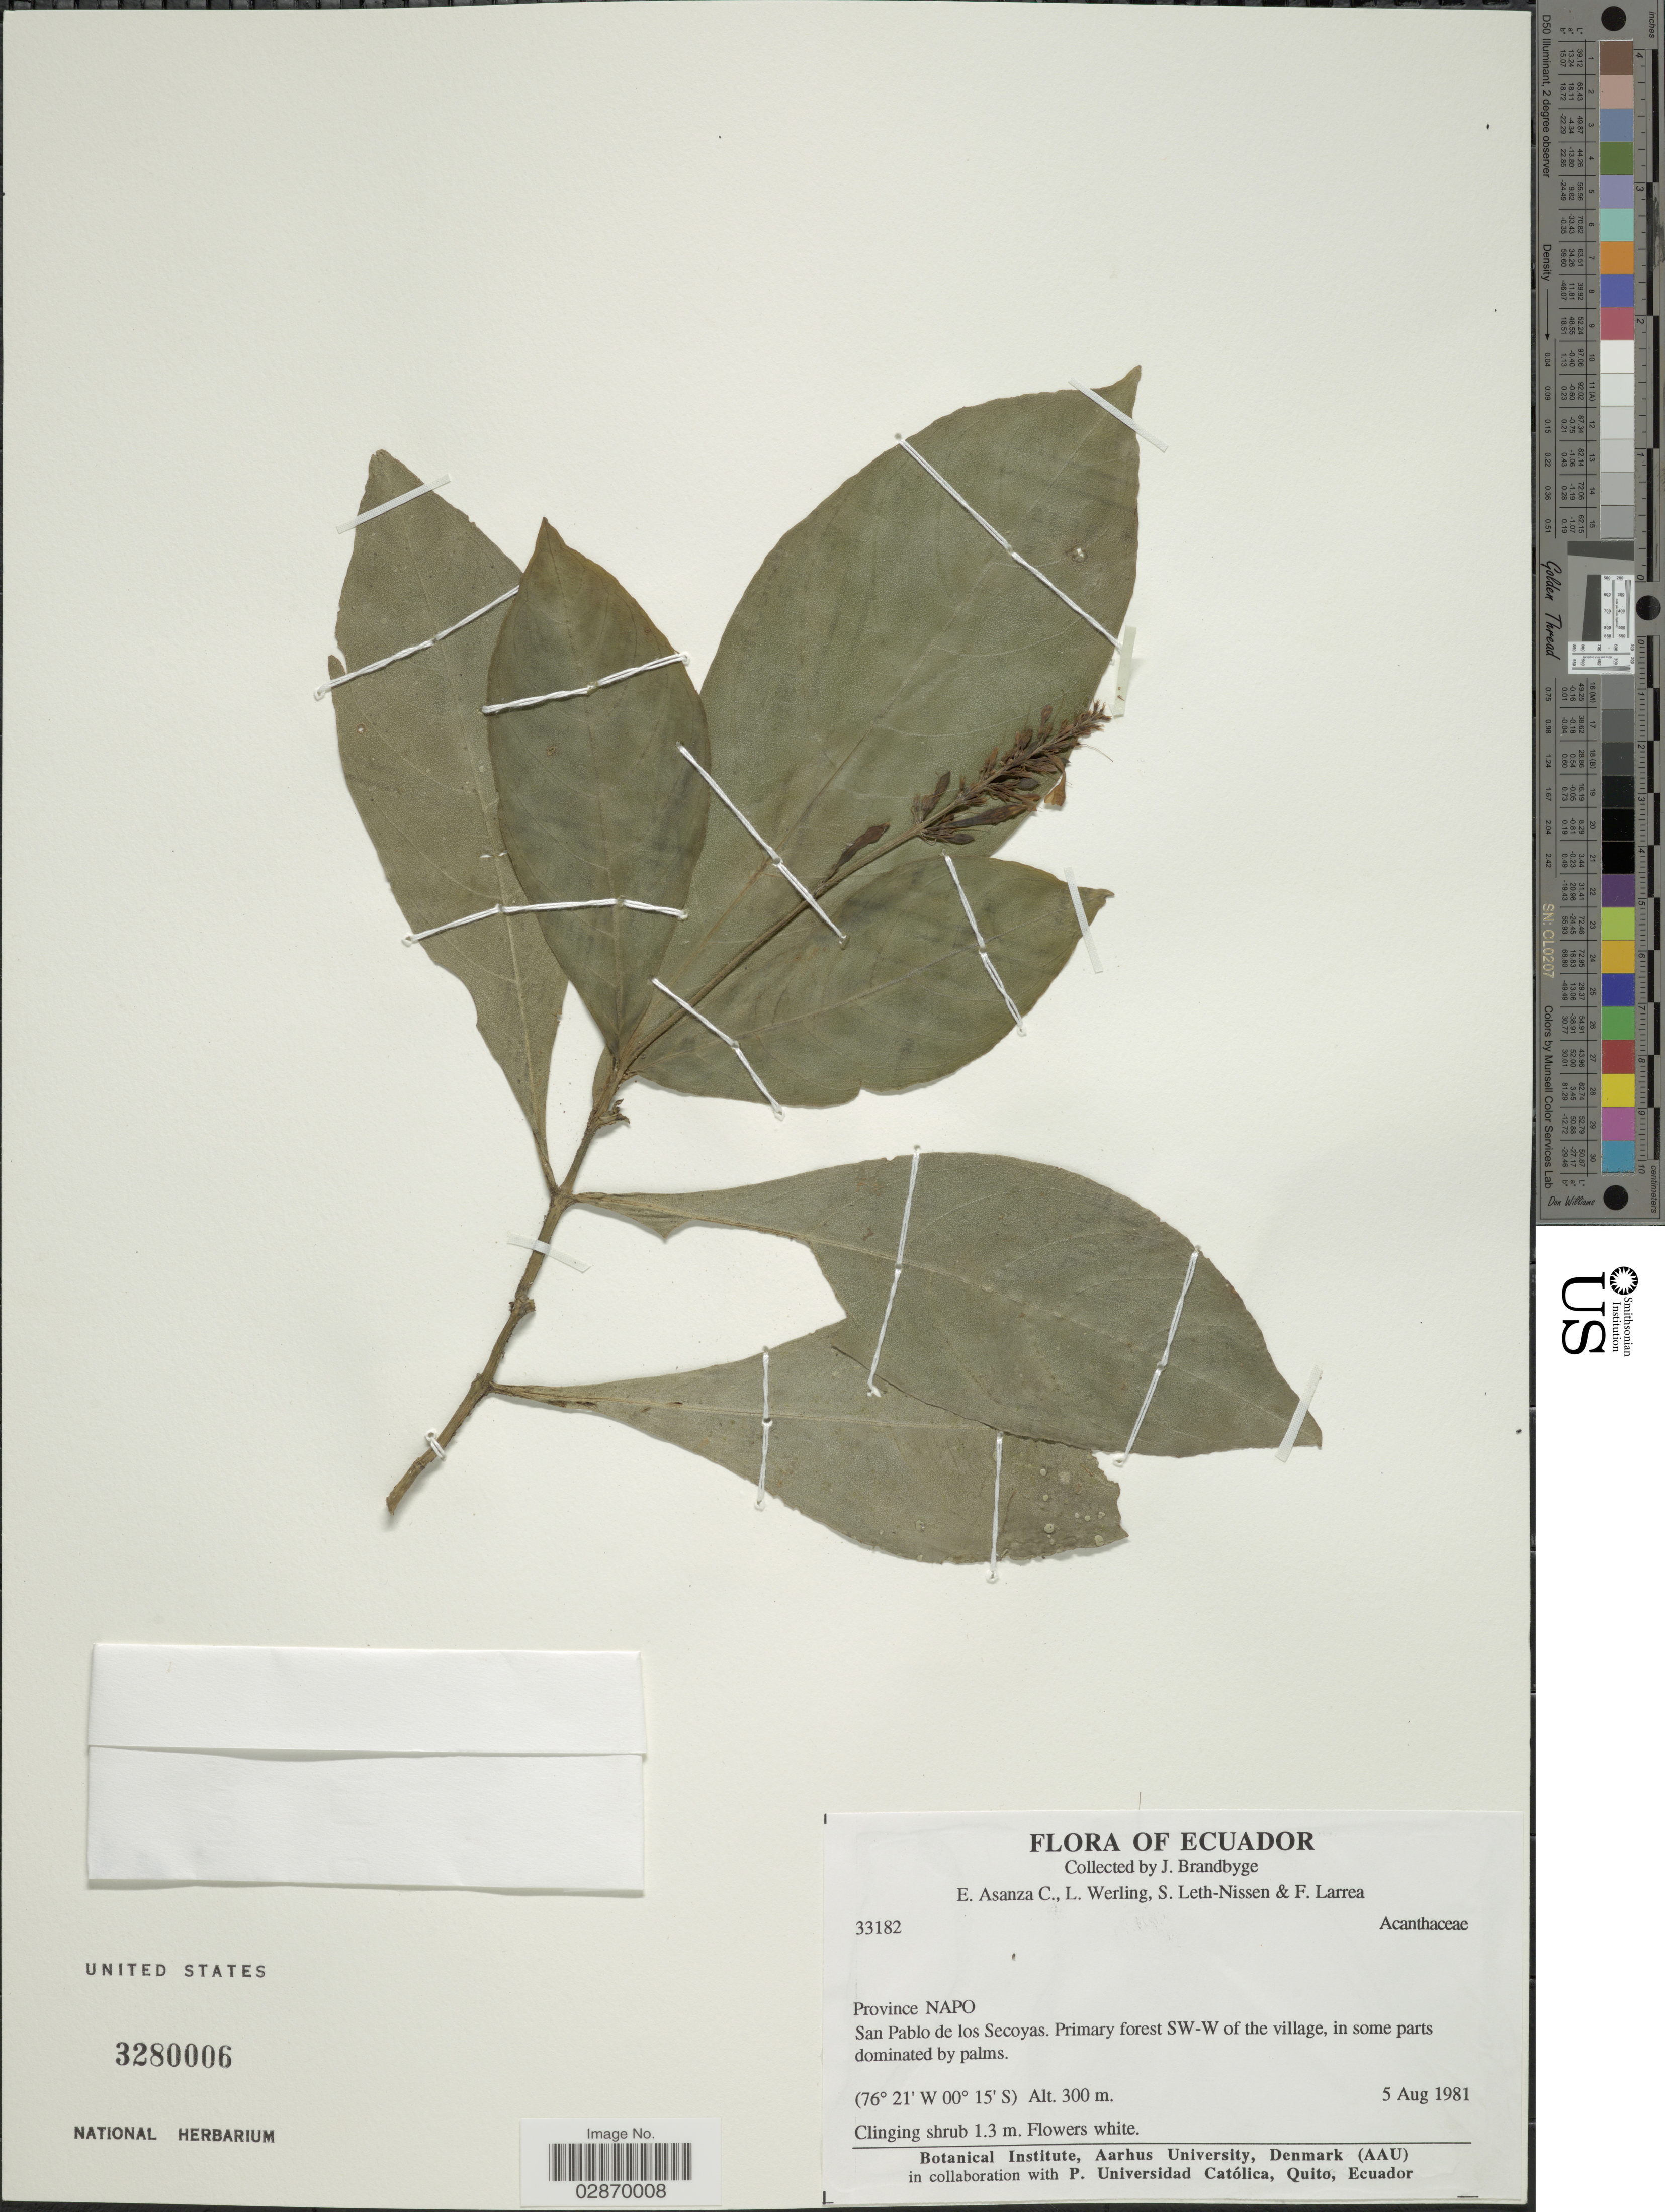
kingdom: Plantae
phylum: Tracheophyta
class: Magnoliopsida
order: Lamiales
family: Acanthaceae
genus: Pseuderanthemum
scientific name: Pseuderanthemum hookerianum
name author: (Nees) V.M. Baum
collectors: E. Asanza C., L. Werling, S. Leth-Nissen & F. Larrea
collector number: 33182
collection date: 1981-08-05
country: Ecuador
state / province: Napo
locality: San Pablo de kis Secoyas, Primary forest SW-W of the village.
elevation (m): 300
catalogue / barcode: US 3280006